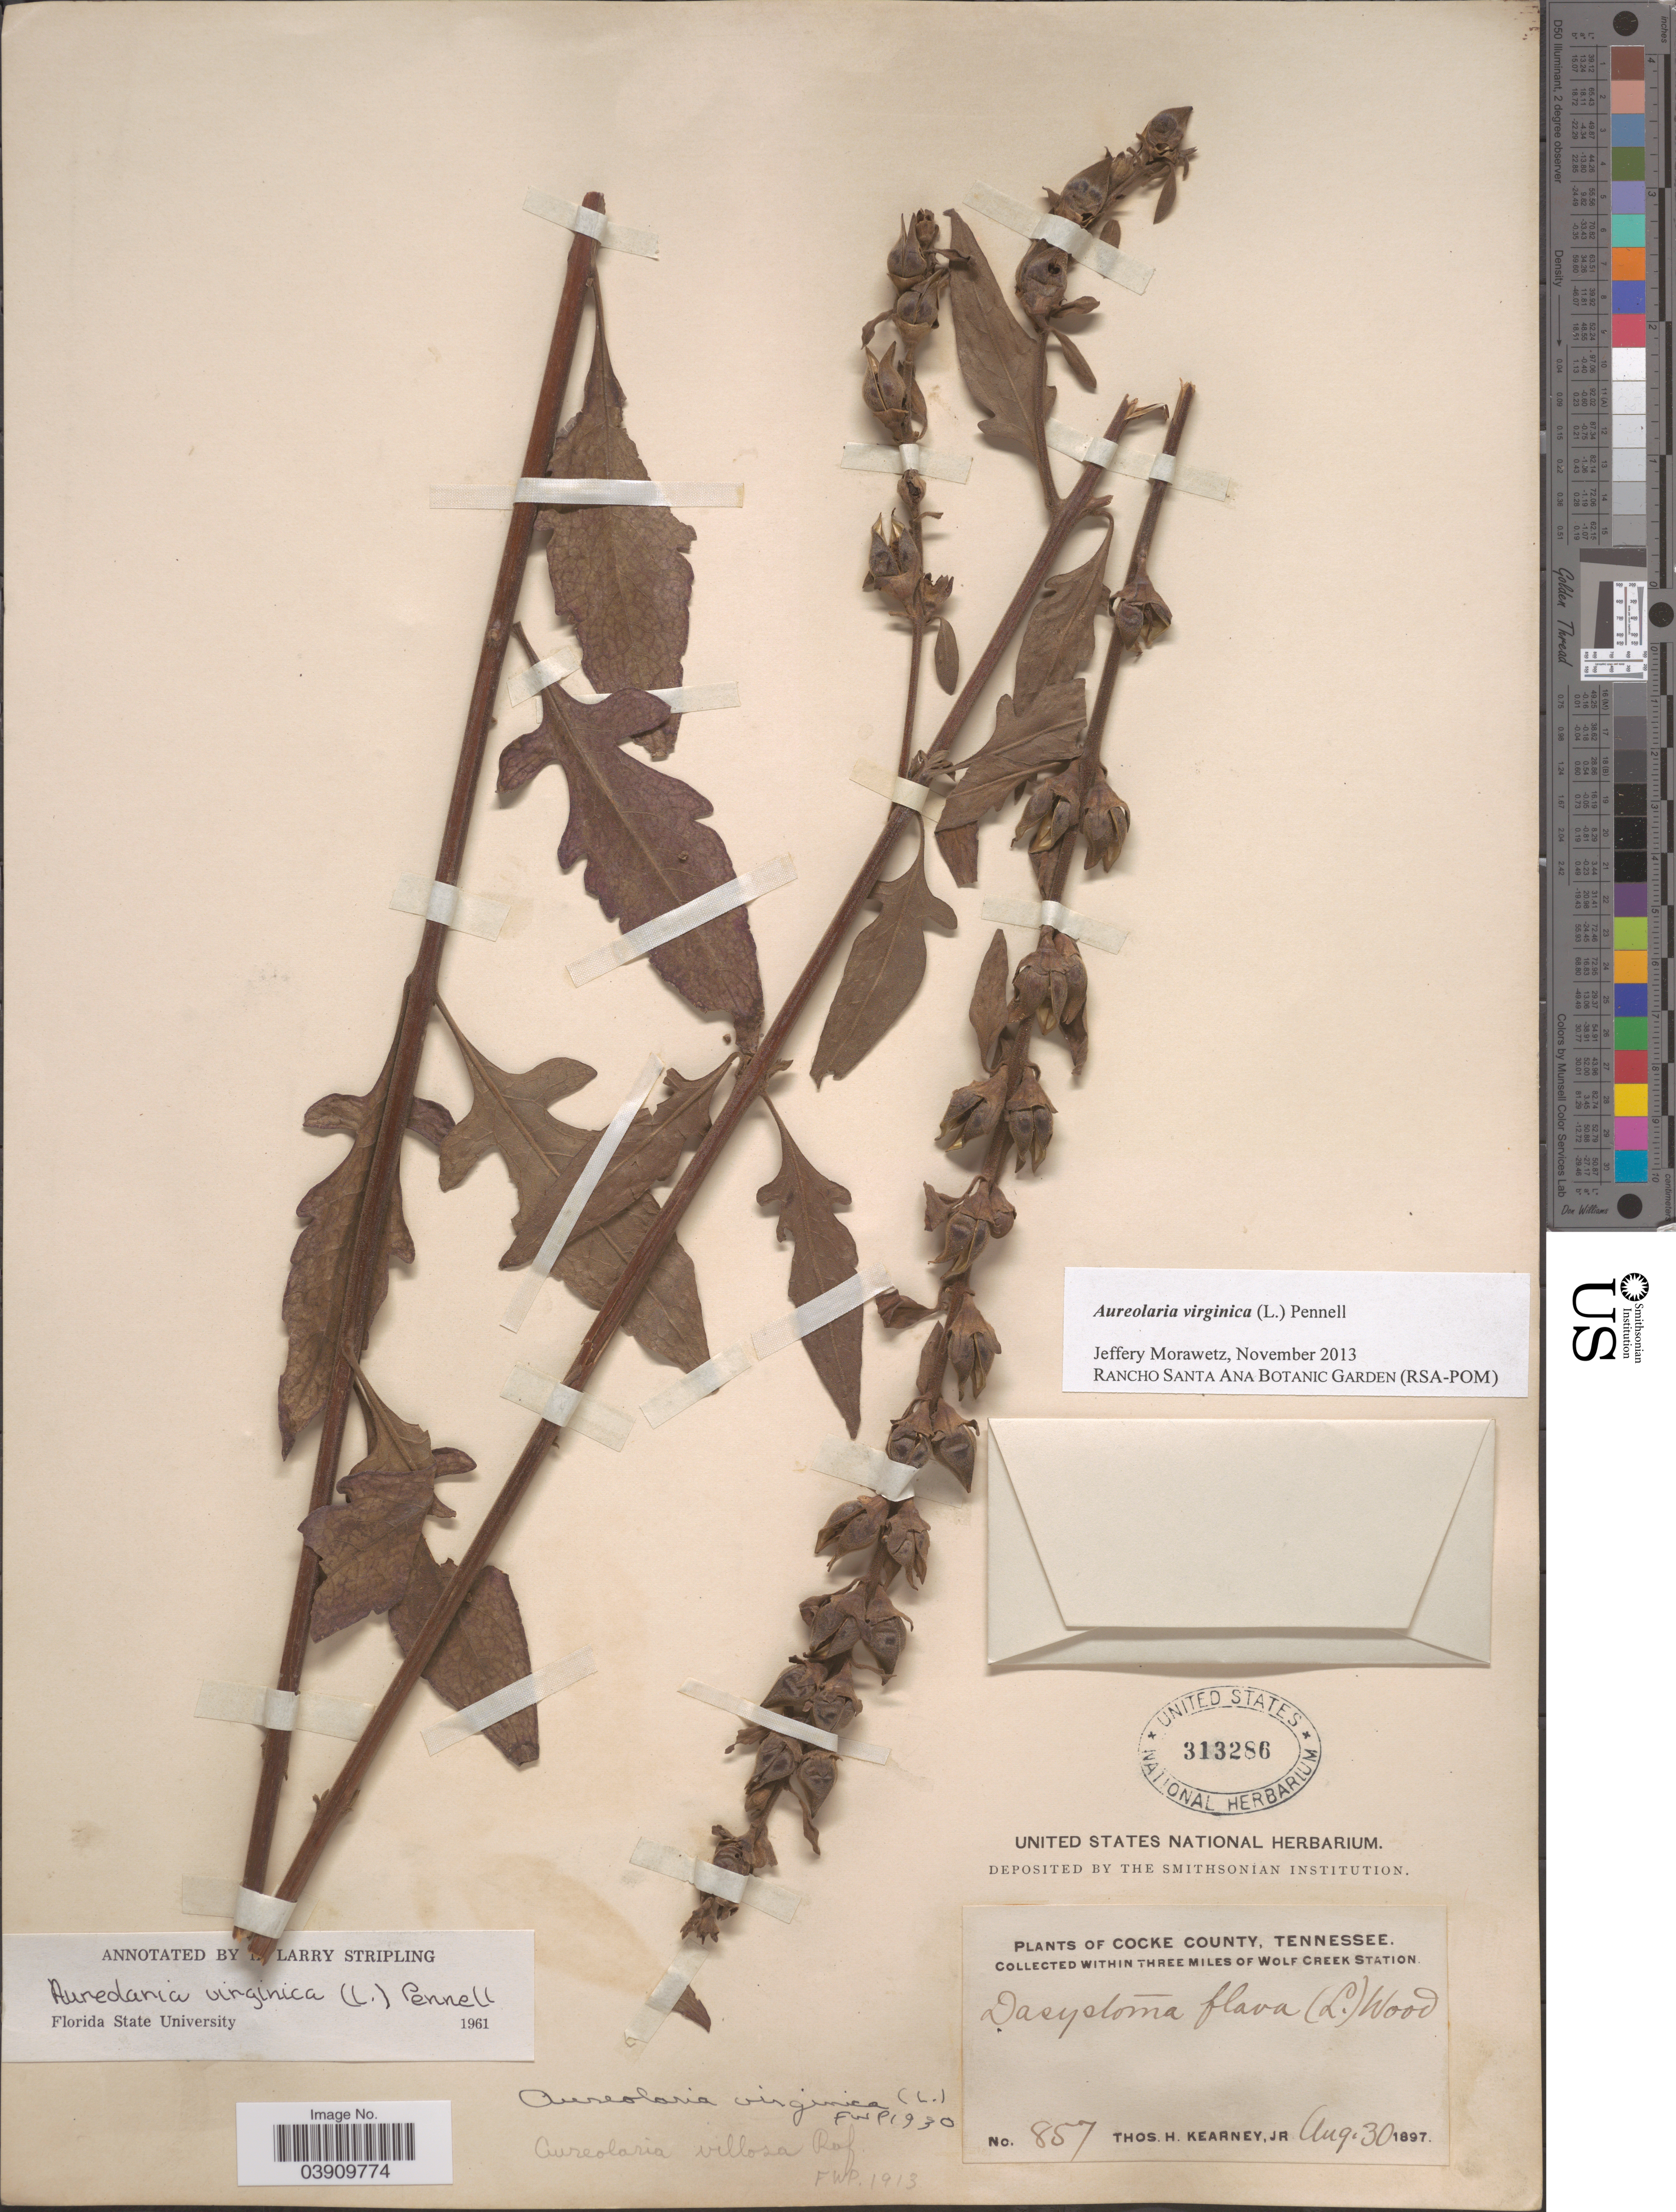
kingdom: Plantae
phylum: Tracheophyta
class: Magnoliopsida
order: Lamiales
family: Orobanchaceae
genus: Aureolaria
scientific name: Aureolaria virginica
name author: (L.) Pennell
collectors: T. H. Kearney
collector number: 857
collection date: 1897-08-30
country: United States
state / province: Tennessee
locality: Cocke County. Within three miles of Wolk Creek Station.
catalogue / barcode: US 313286